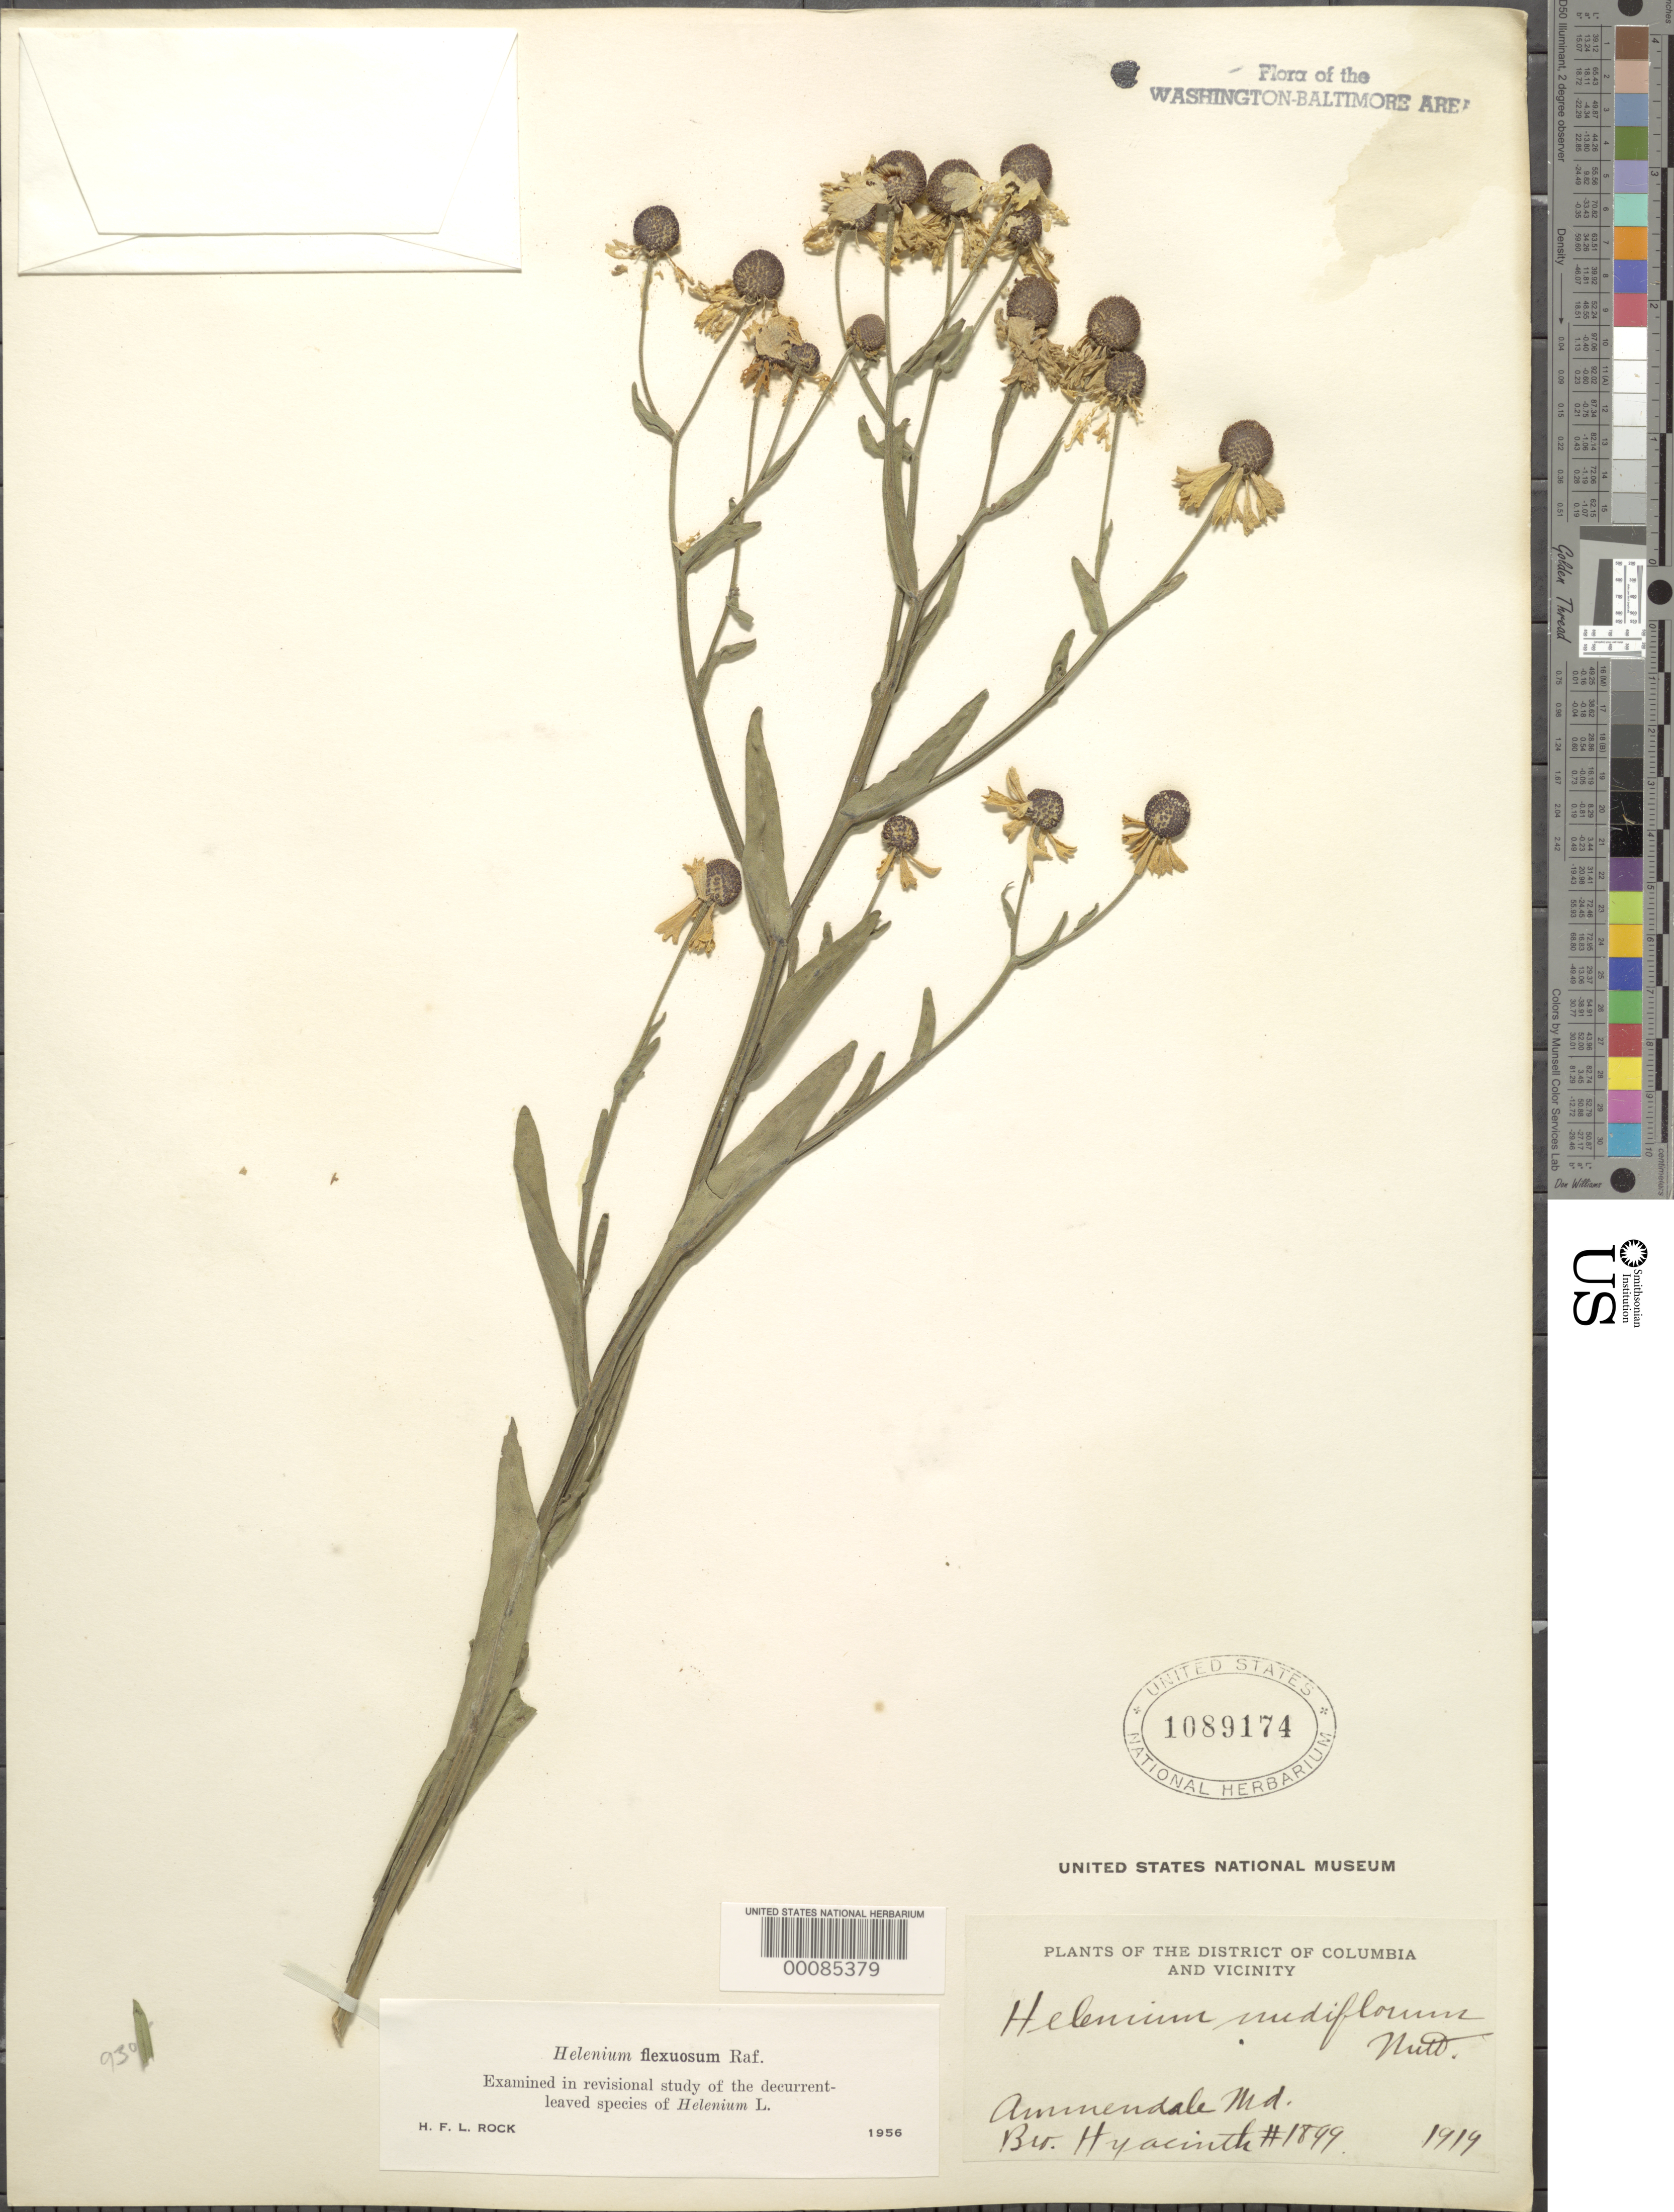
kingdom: Plantae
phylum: Tracheophyta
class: Magnoliopsida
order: Asterales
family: Asteraceae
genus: Helenium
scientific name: Helenium flexuosum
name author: Raf.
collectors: F. Hyacinth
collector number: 1899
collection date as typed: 1919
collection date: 1919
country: United States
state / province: Maryland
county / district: Prince George's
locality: Ammendale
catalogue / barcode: US 1089174